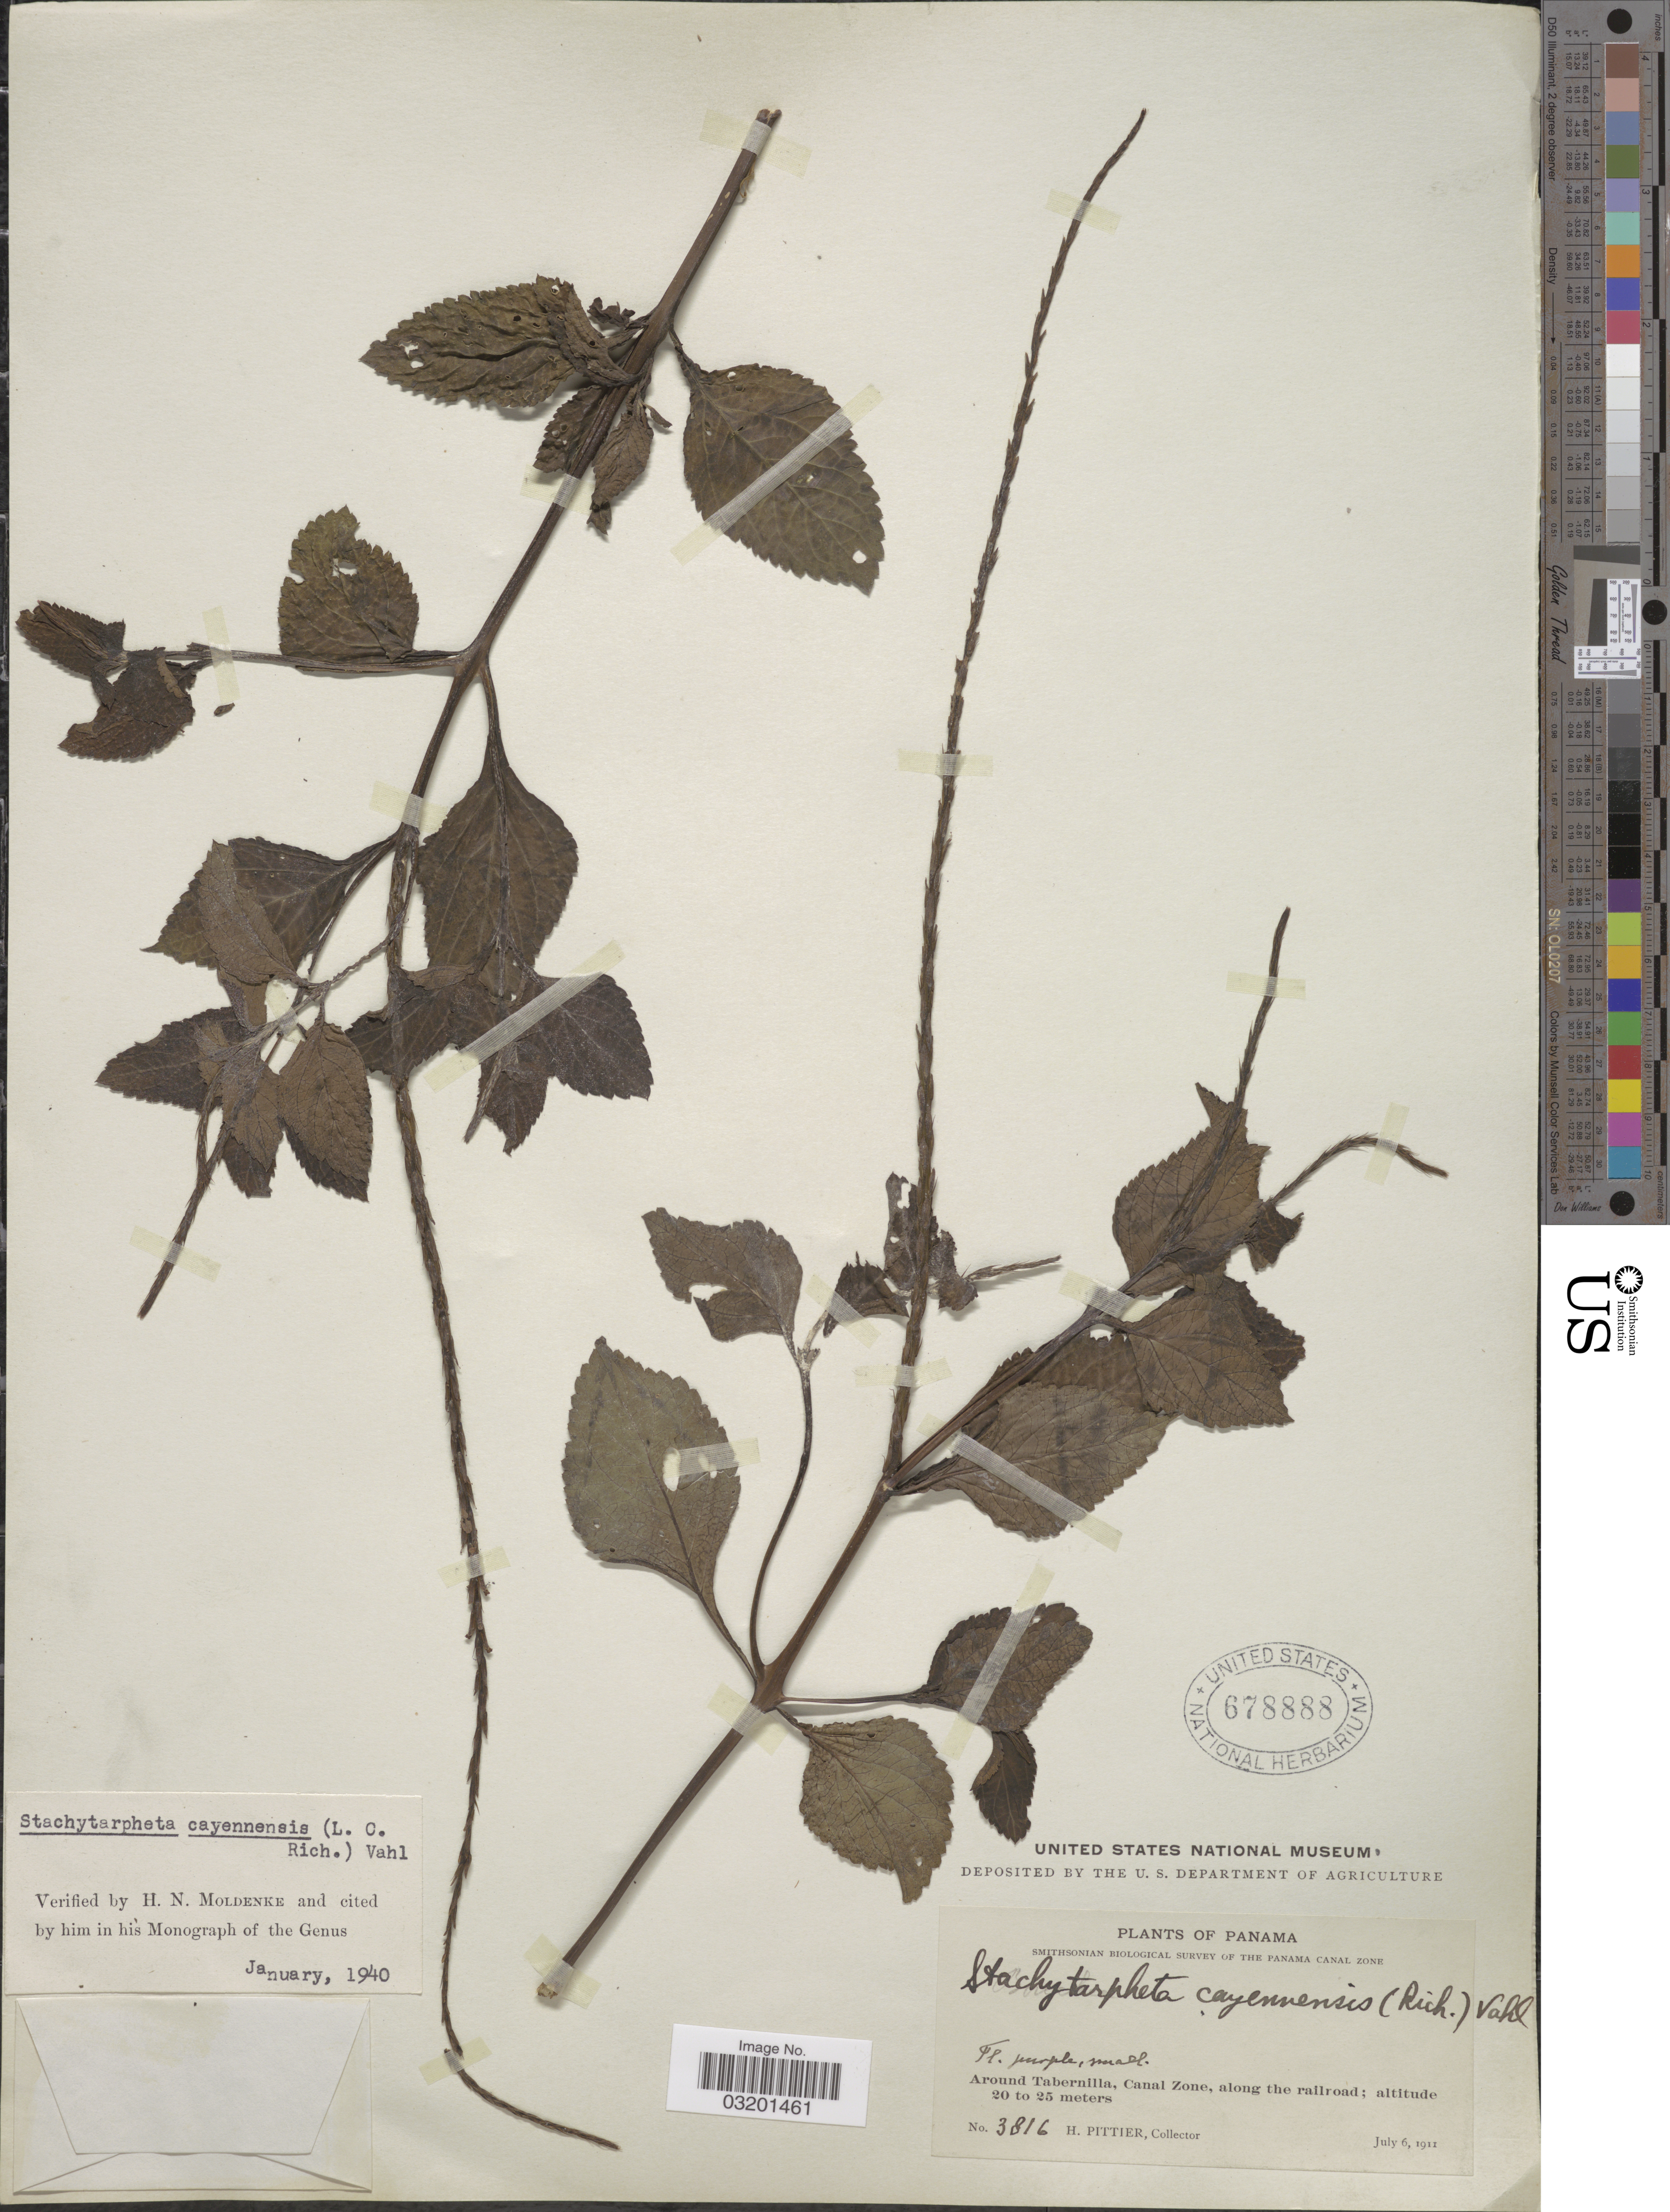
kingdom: Plantae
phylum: Tracheophyta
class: Magnoliopsida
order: Lamiales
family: Verbenaceae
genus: Stachytarpheta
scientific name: Stachytarpheta cayennensis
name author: (Rich.) Vahl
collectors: H. F. Pittier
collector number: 3816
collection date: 1911-07-06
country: Panama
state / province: Colón / Panamá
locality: The Panama Canal Zone, Around Tabernilla, Canal Zone, along the railroad.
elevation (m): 20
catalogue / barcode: US 678888